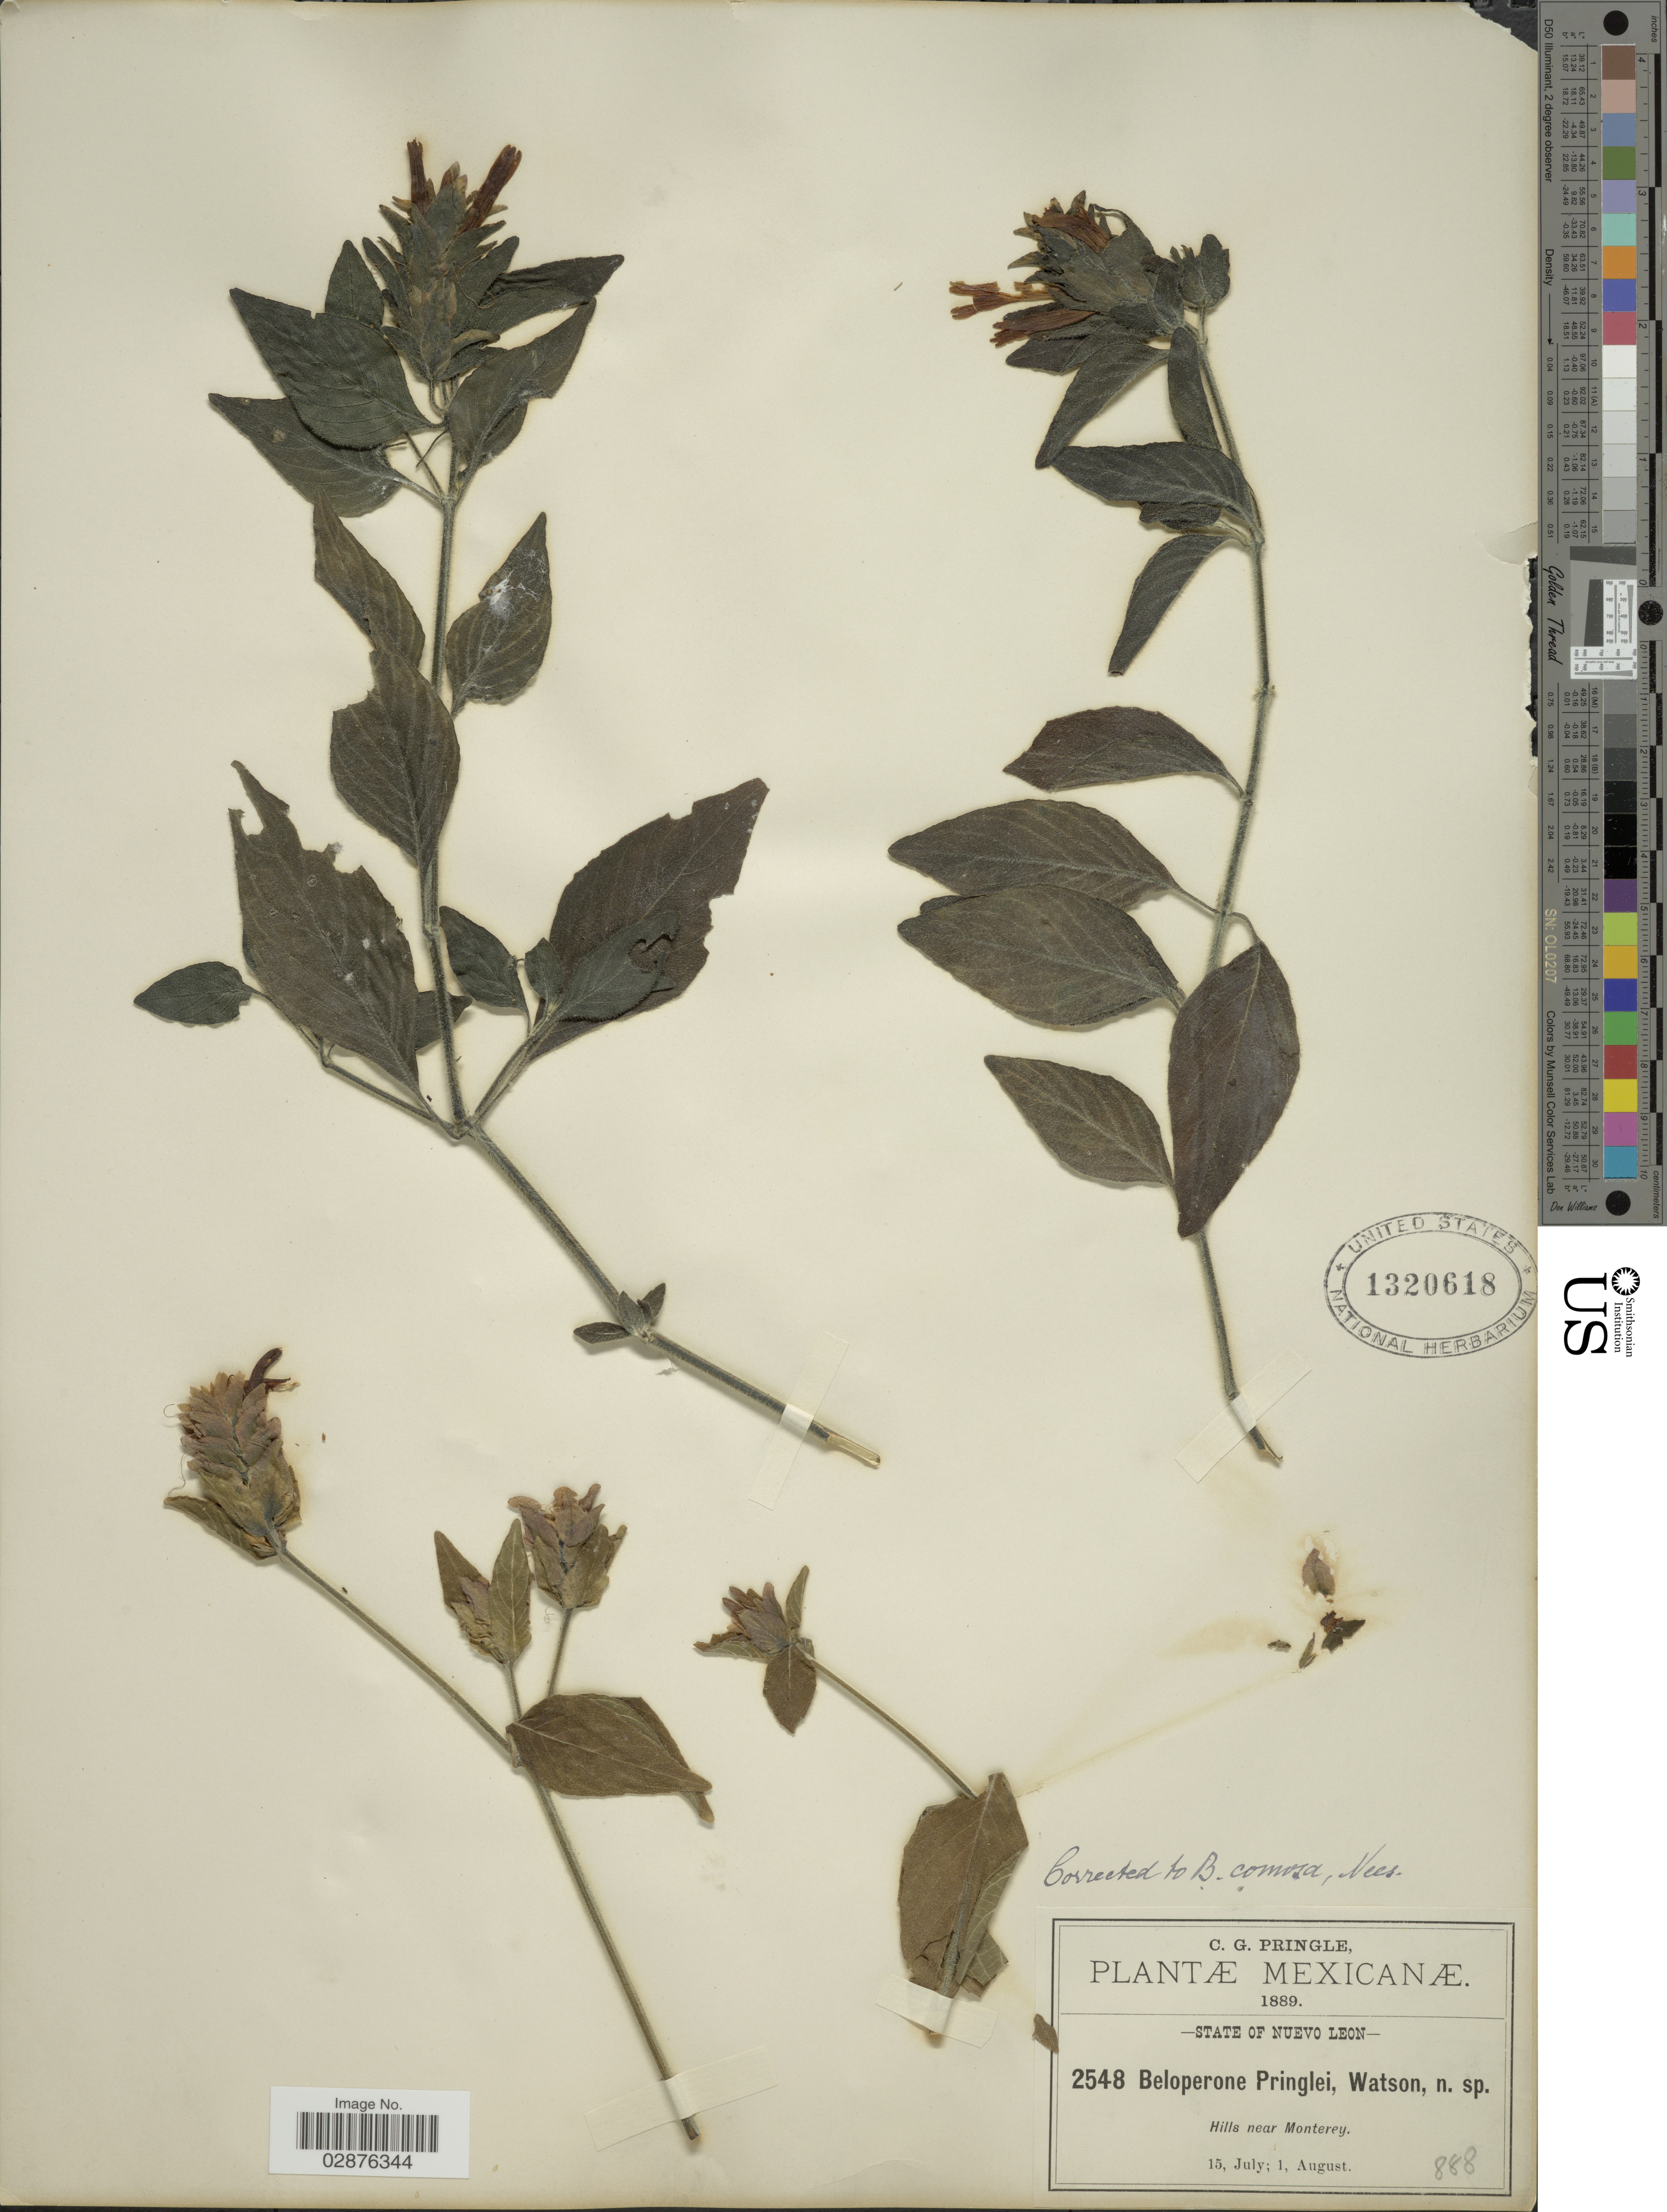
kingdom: Plantae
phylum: Tracheophyta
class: Magnoliopsida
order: Lamiales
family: Acanthaceae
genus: Justicia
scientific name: Justicia fulvicoma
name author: Schltdl. & Cham.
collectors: C. G. Pringle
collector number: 2548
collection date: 1889-07-15/1889-08-01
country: Mexico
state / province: Nuevo León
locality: Hills near Monterey.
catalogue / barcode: US 1320618